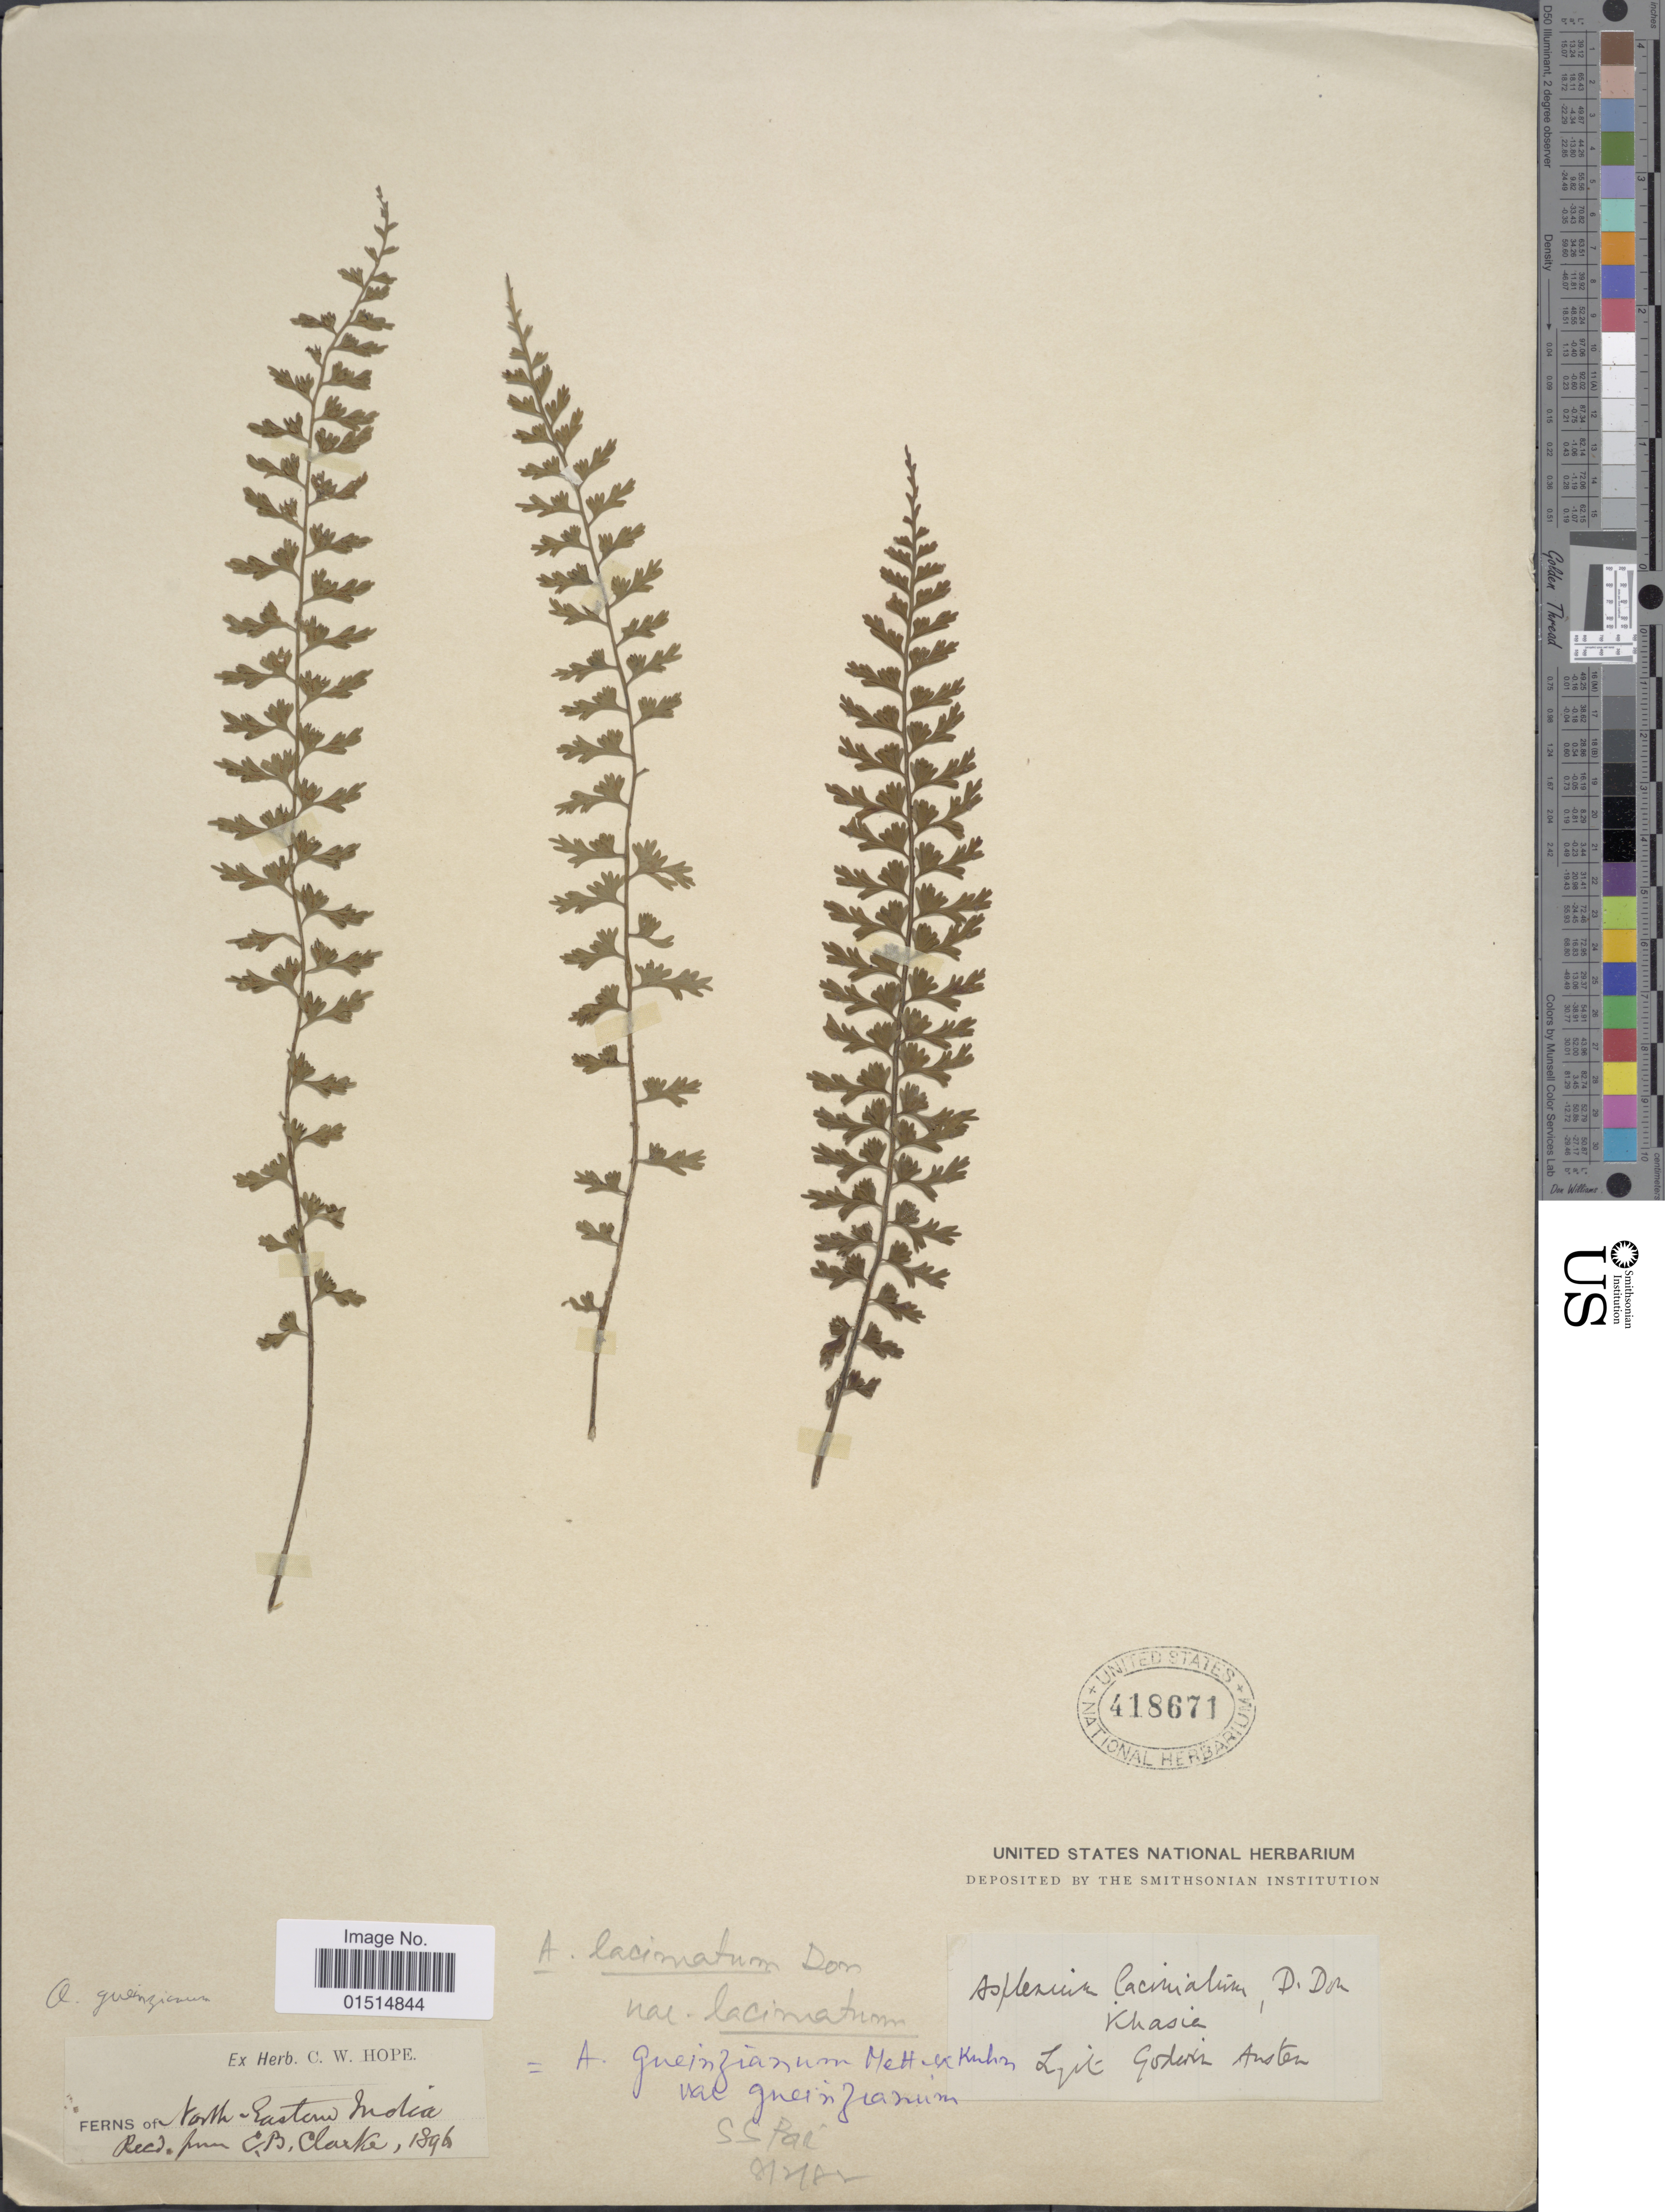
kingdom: Plantae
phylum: Tracheophyta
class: Polypodiopsida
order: Polypodiales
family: Aspleniaceae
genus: Asplenium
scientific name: Asplenium guenzianum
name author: Mett.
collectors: G. Austen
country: India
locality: North eastern India. Khasia.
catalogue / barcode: US 418671